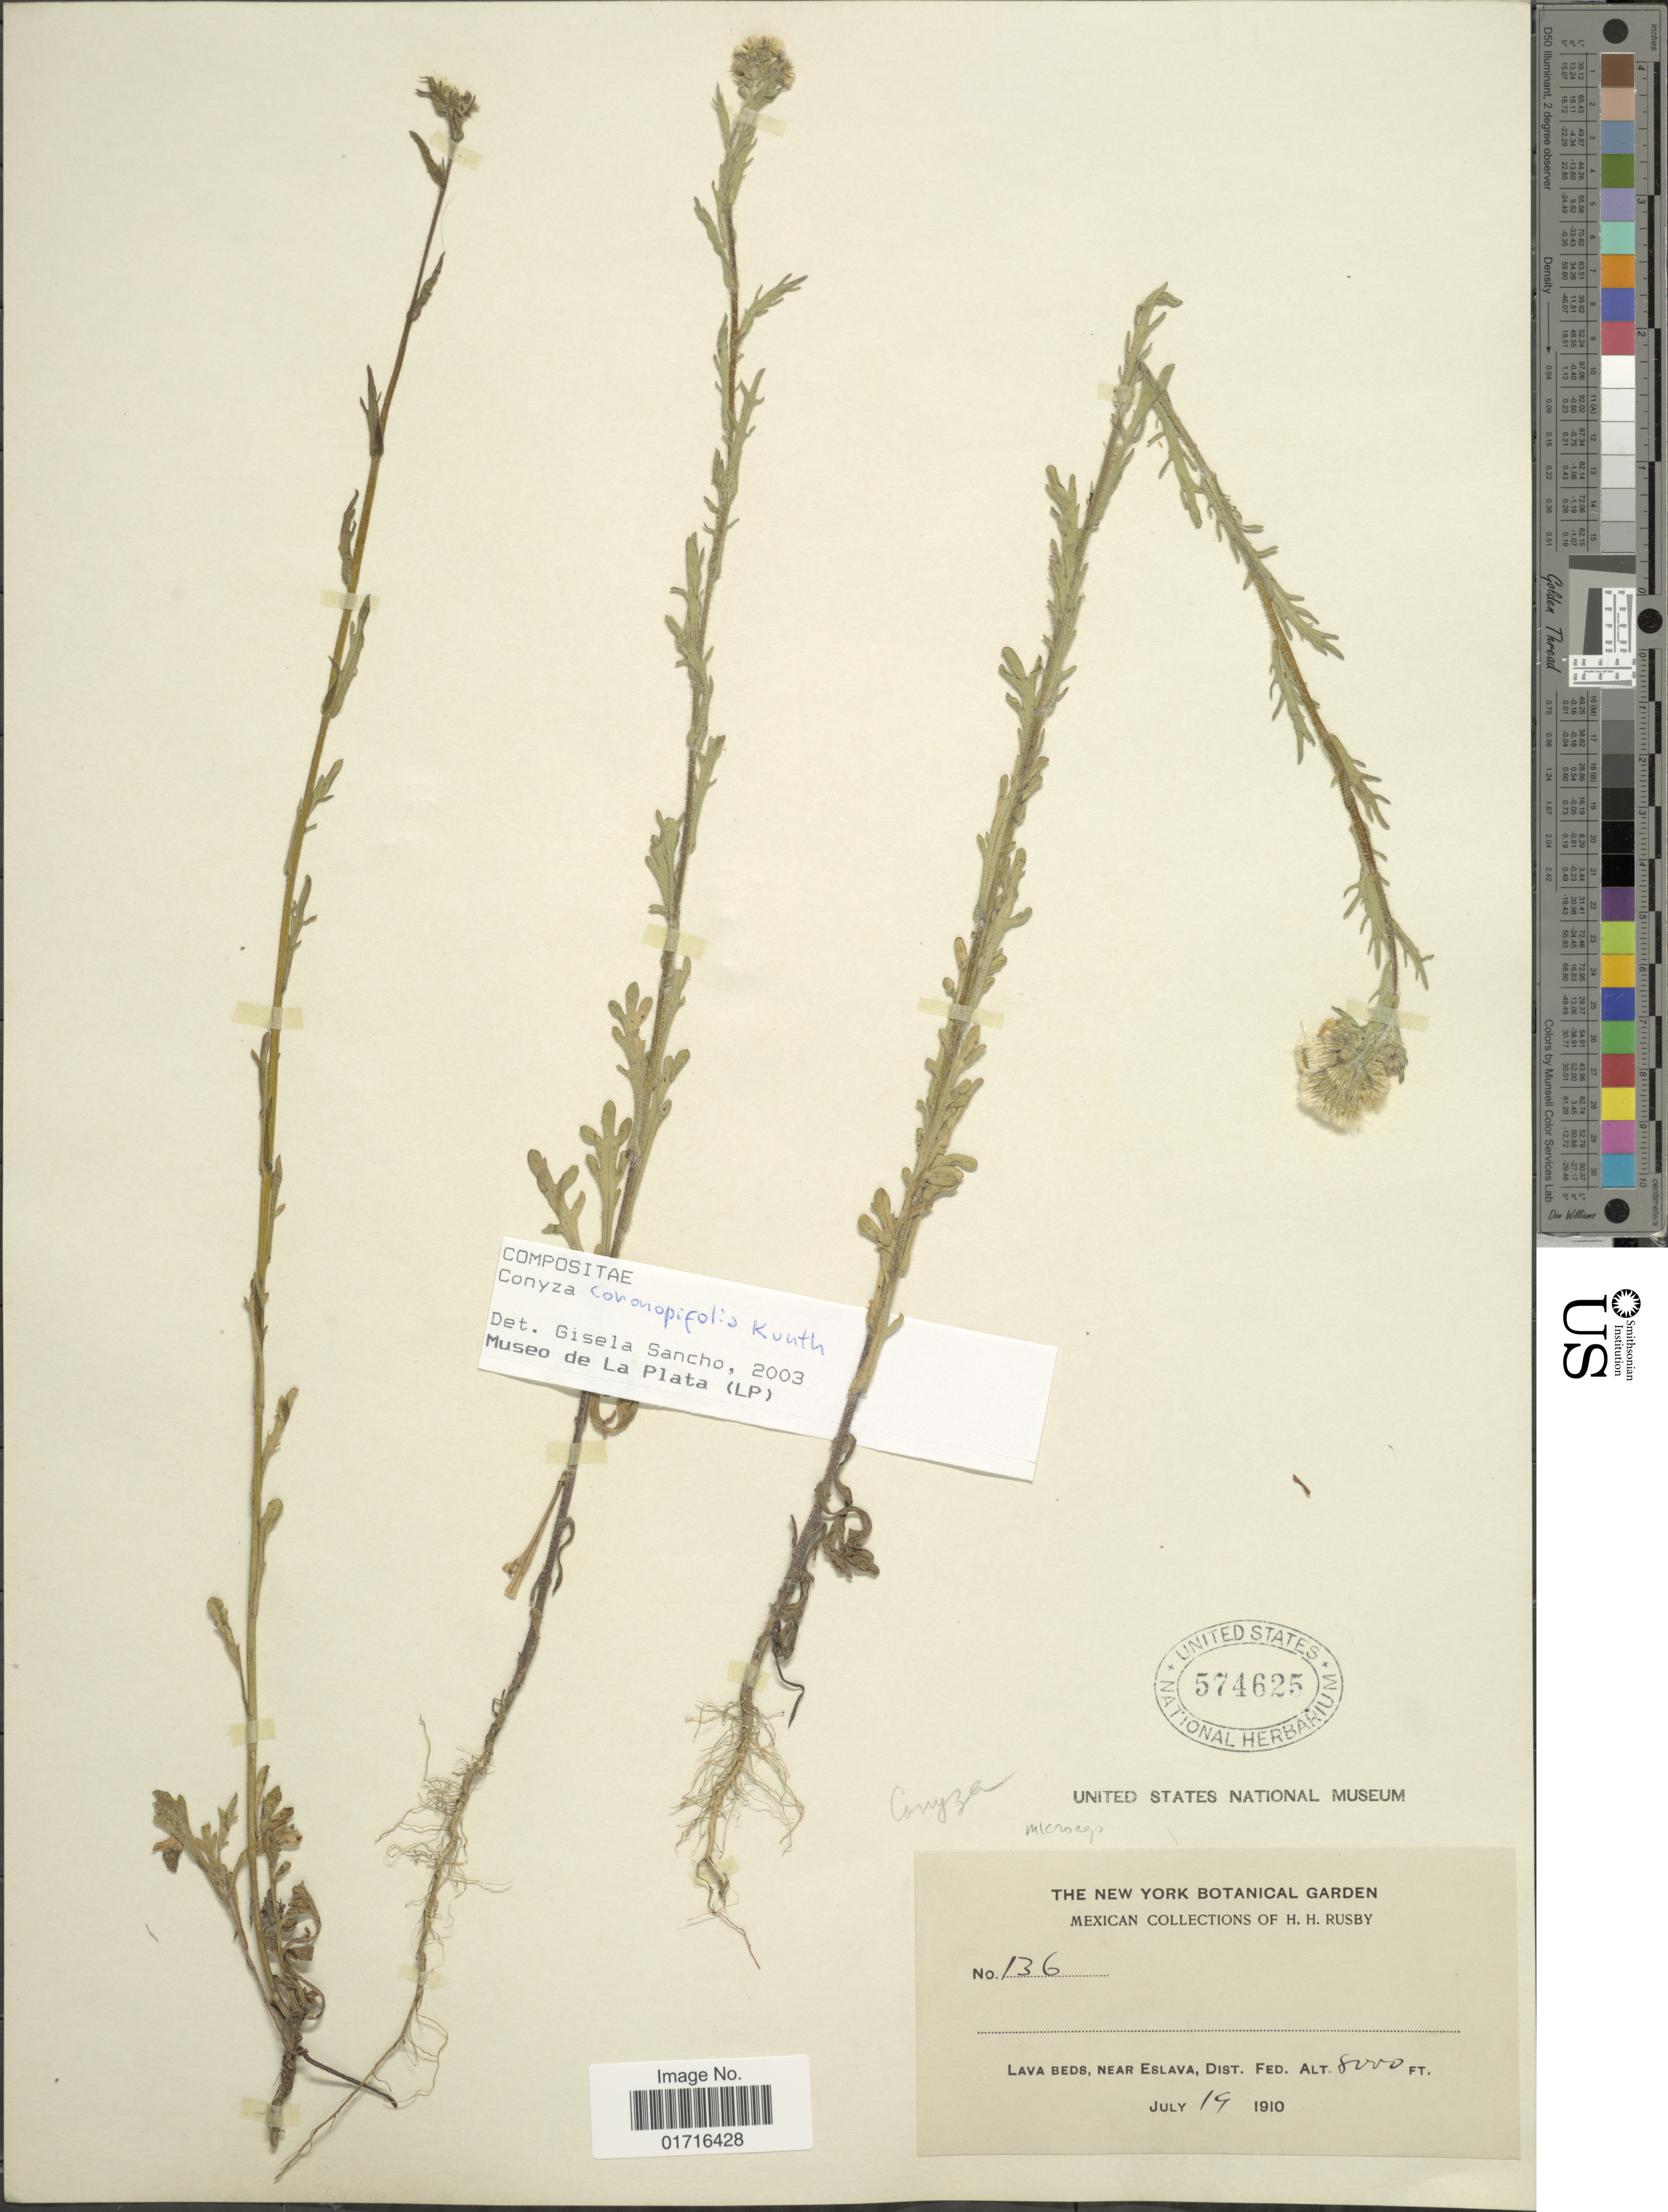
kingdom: Plantae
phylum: Tracheophyta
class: Magnoliopsida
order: Asterales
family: Asteraceae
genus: Conyza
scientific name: Conyza coronopifolia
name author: Kunth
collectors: H. H. Rusby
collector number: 136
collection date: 1910-07-19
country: Mexico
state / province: Distrito Federal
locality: Lava beds, near Eslava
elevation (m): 2438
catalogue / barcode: US 574625